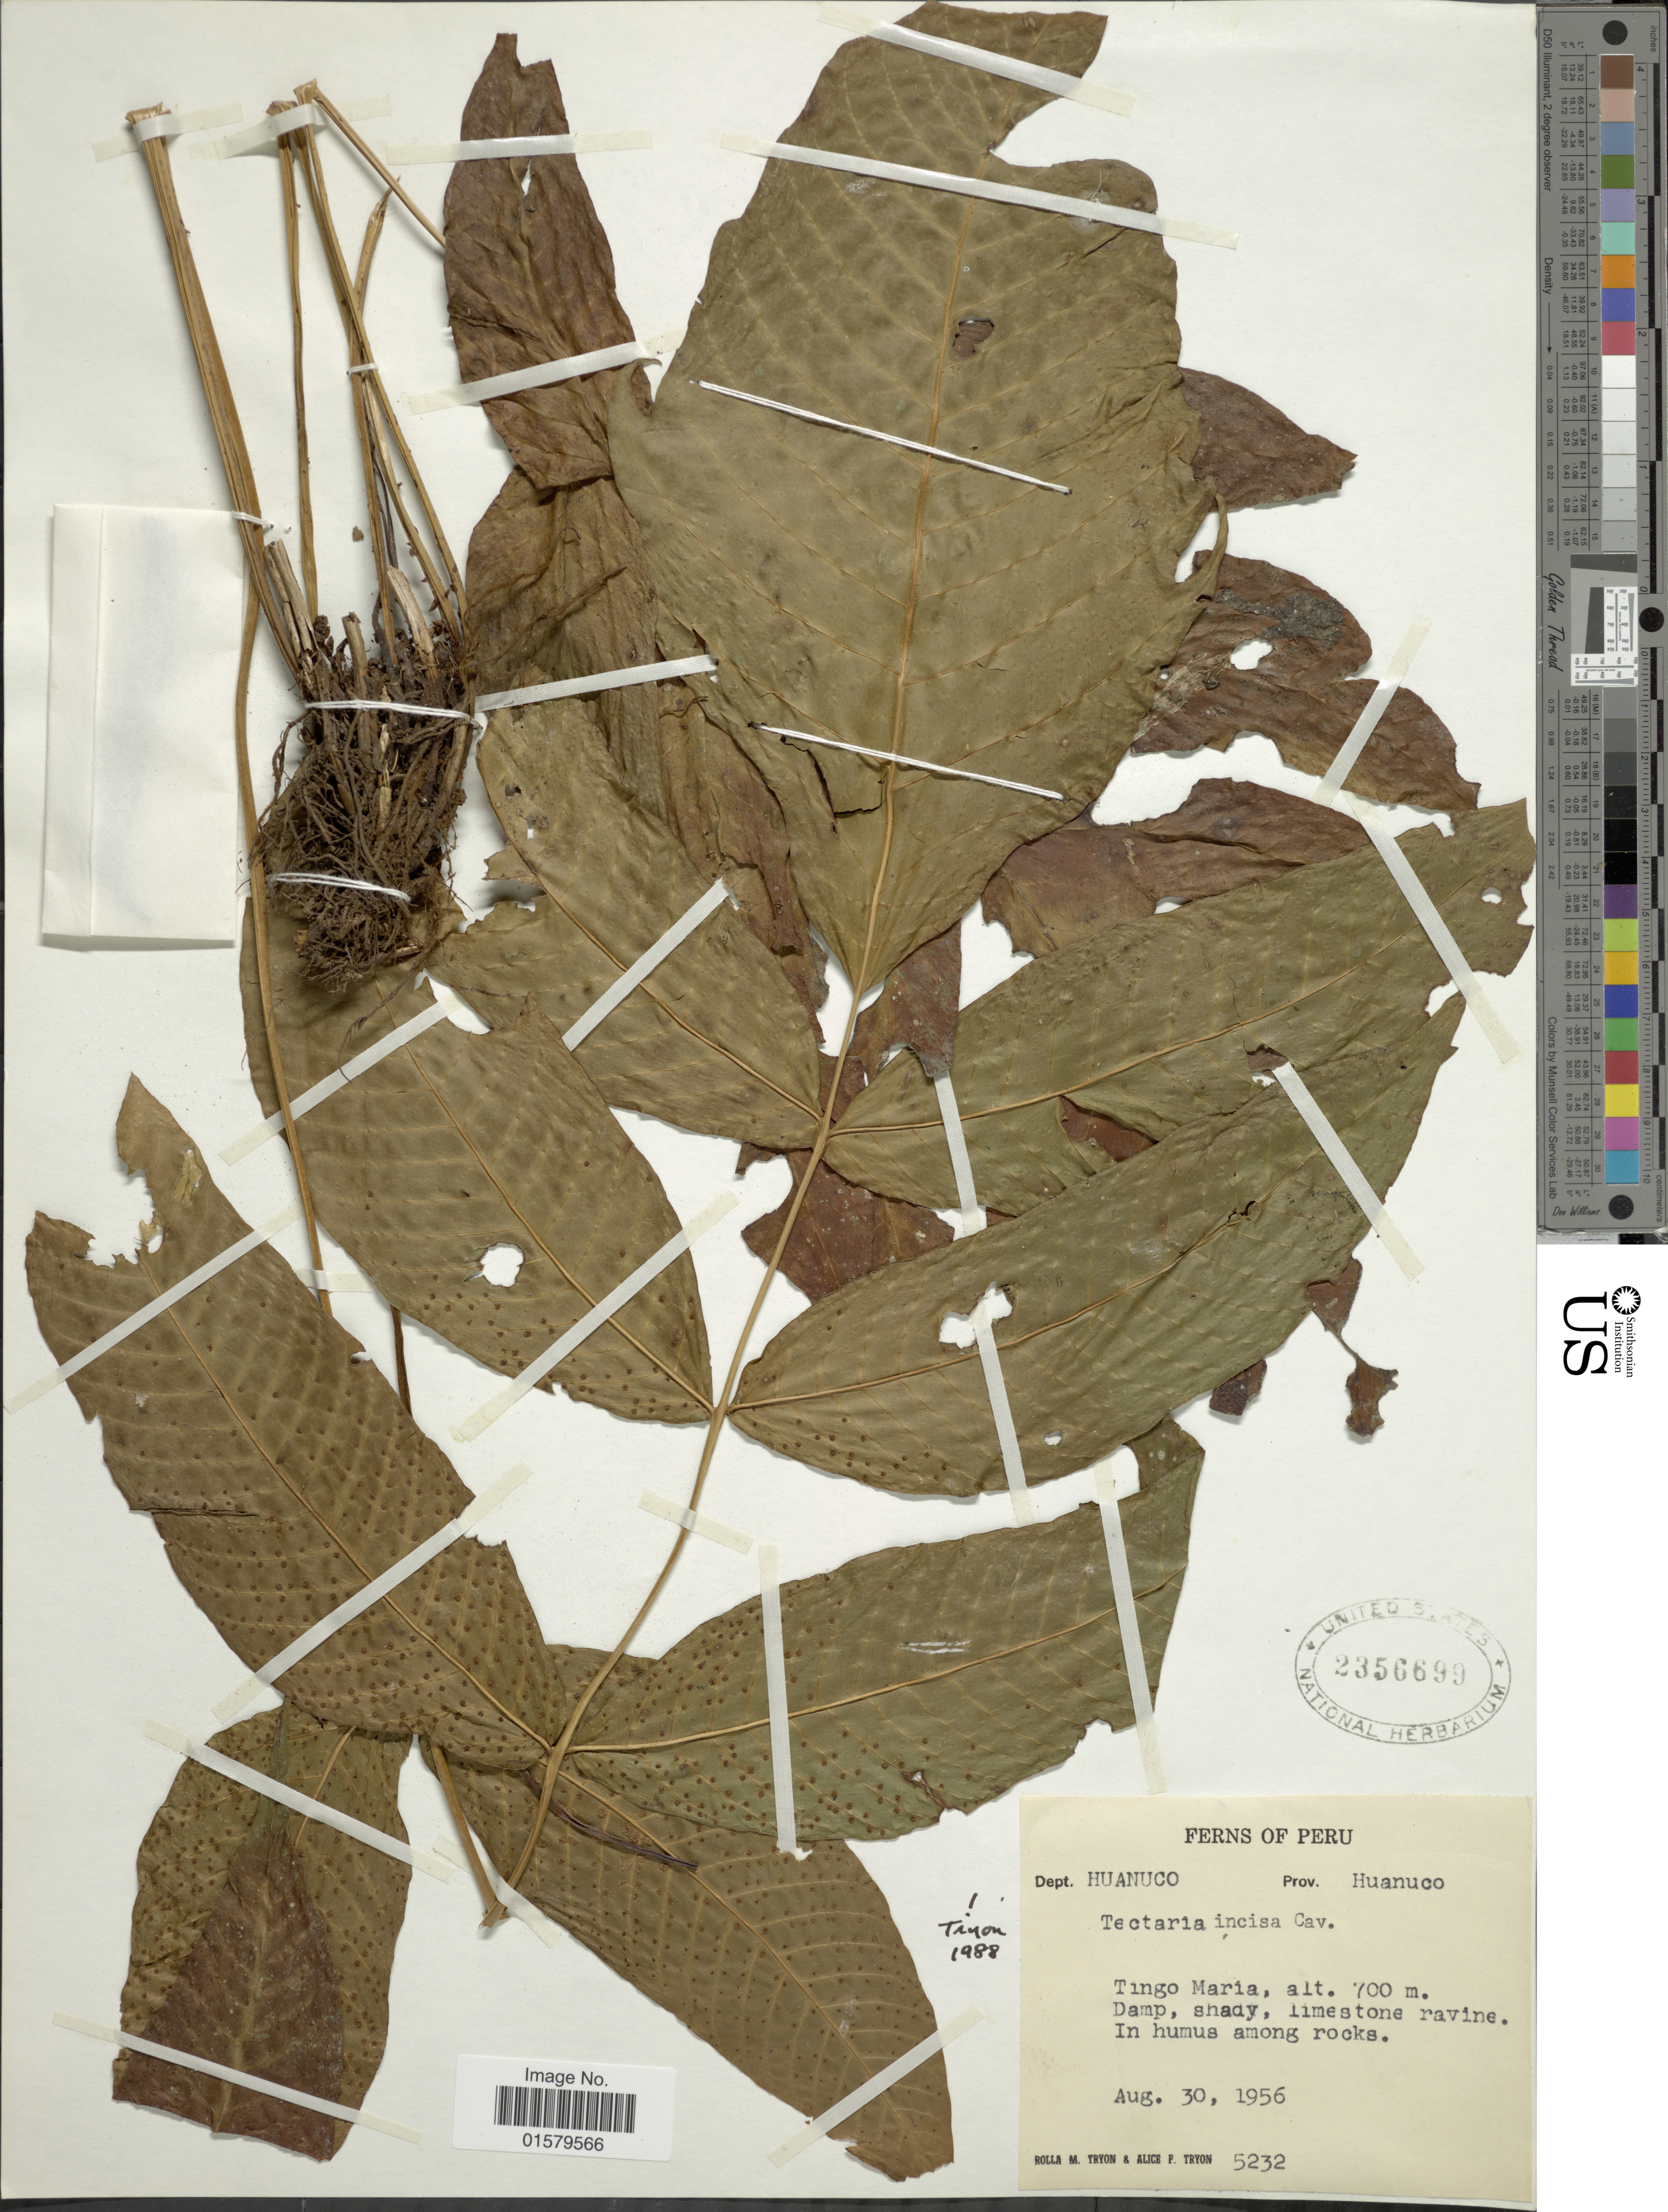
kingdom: Plantae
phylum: Tracheophyta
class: Polypodiopsida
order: Polypodiales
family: Tectariaceae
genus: Tectaria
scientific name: Tectaria andina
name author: (Baker) C. Chr.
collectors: R. M. Tryon & A. F. Tryon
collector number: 5232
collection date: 1956-08-30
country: Peru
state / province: Huánuco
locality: Dept. Huanuco, Tingo Maria,Damp shady, limestone ravine, in humus among rocks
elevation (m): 700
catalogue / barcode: US 2356699